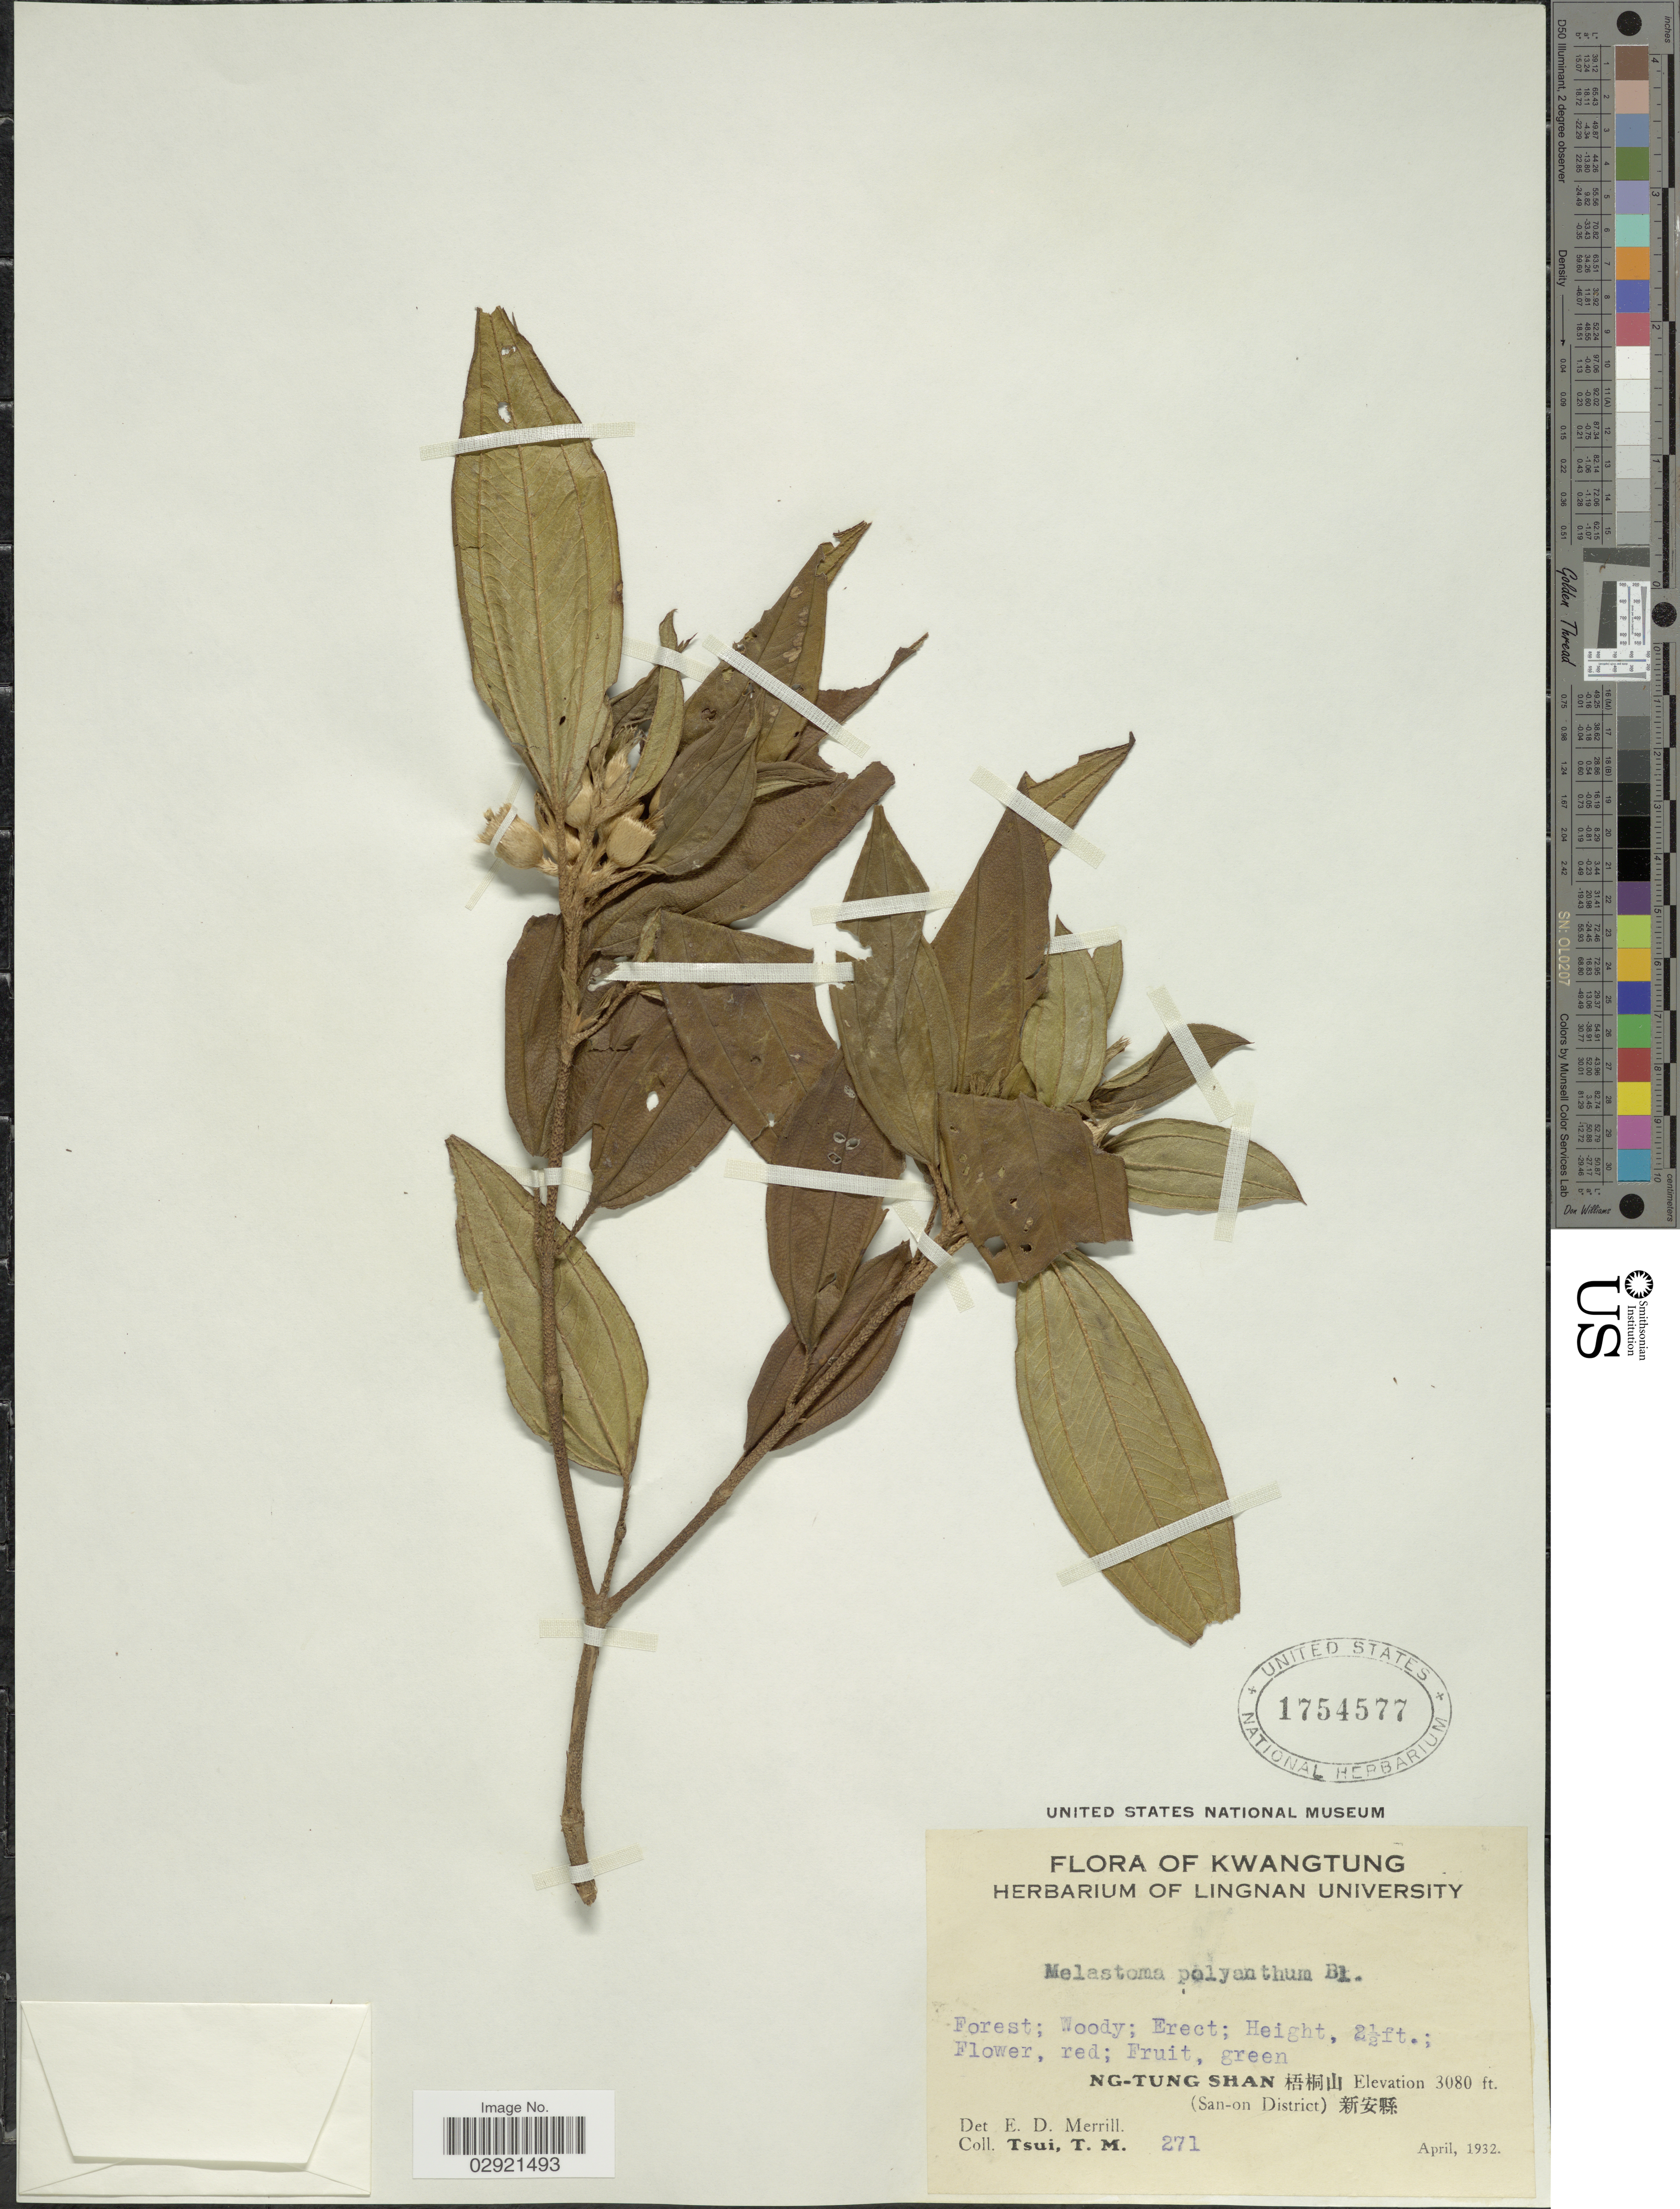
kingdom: Plantae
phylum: Tracheophyta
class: Magnoliopsida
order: Myrtales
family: Melastomataceae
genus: Melastoma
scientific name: Melastoma malabathricum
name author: L.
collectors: T. Tsui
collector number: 271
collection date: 1932-04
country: China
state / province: Guangdong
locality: Kwangtung. Ng-Tung Shan. (San-on District).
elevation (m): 939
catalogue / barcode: US 1754577